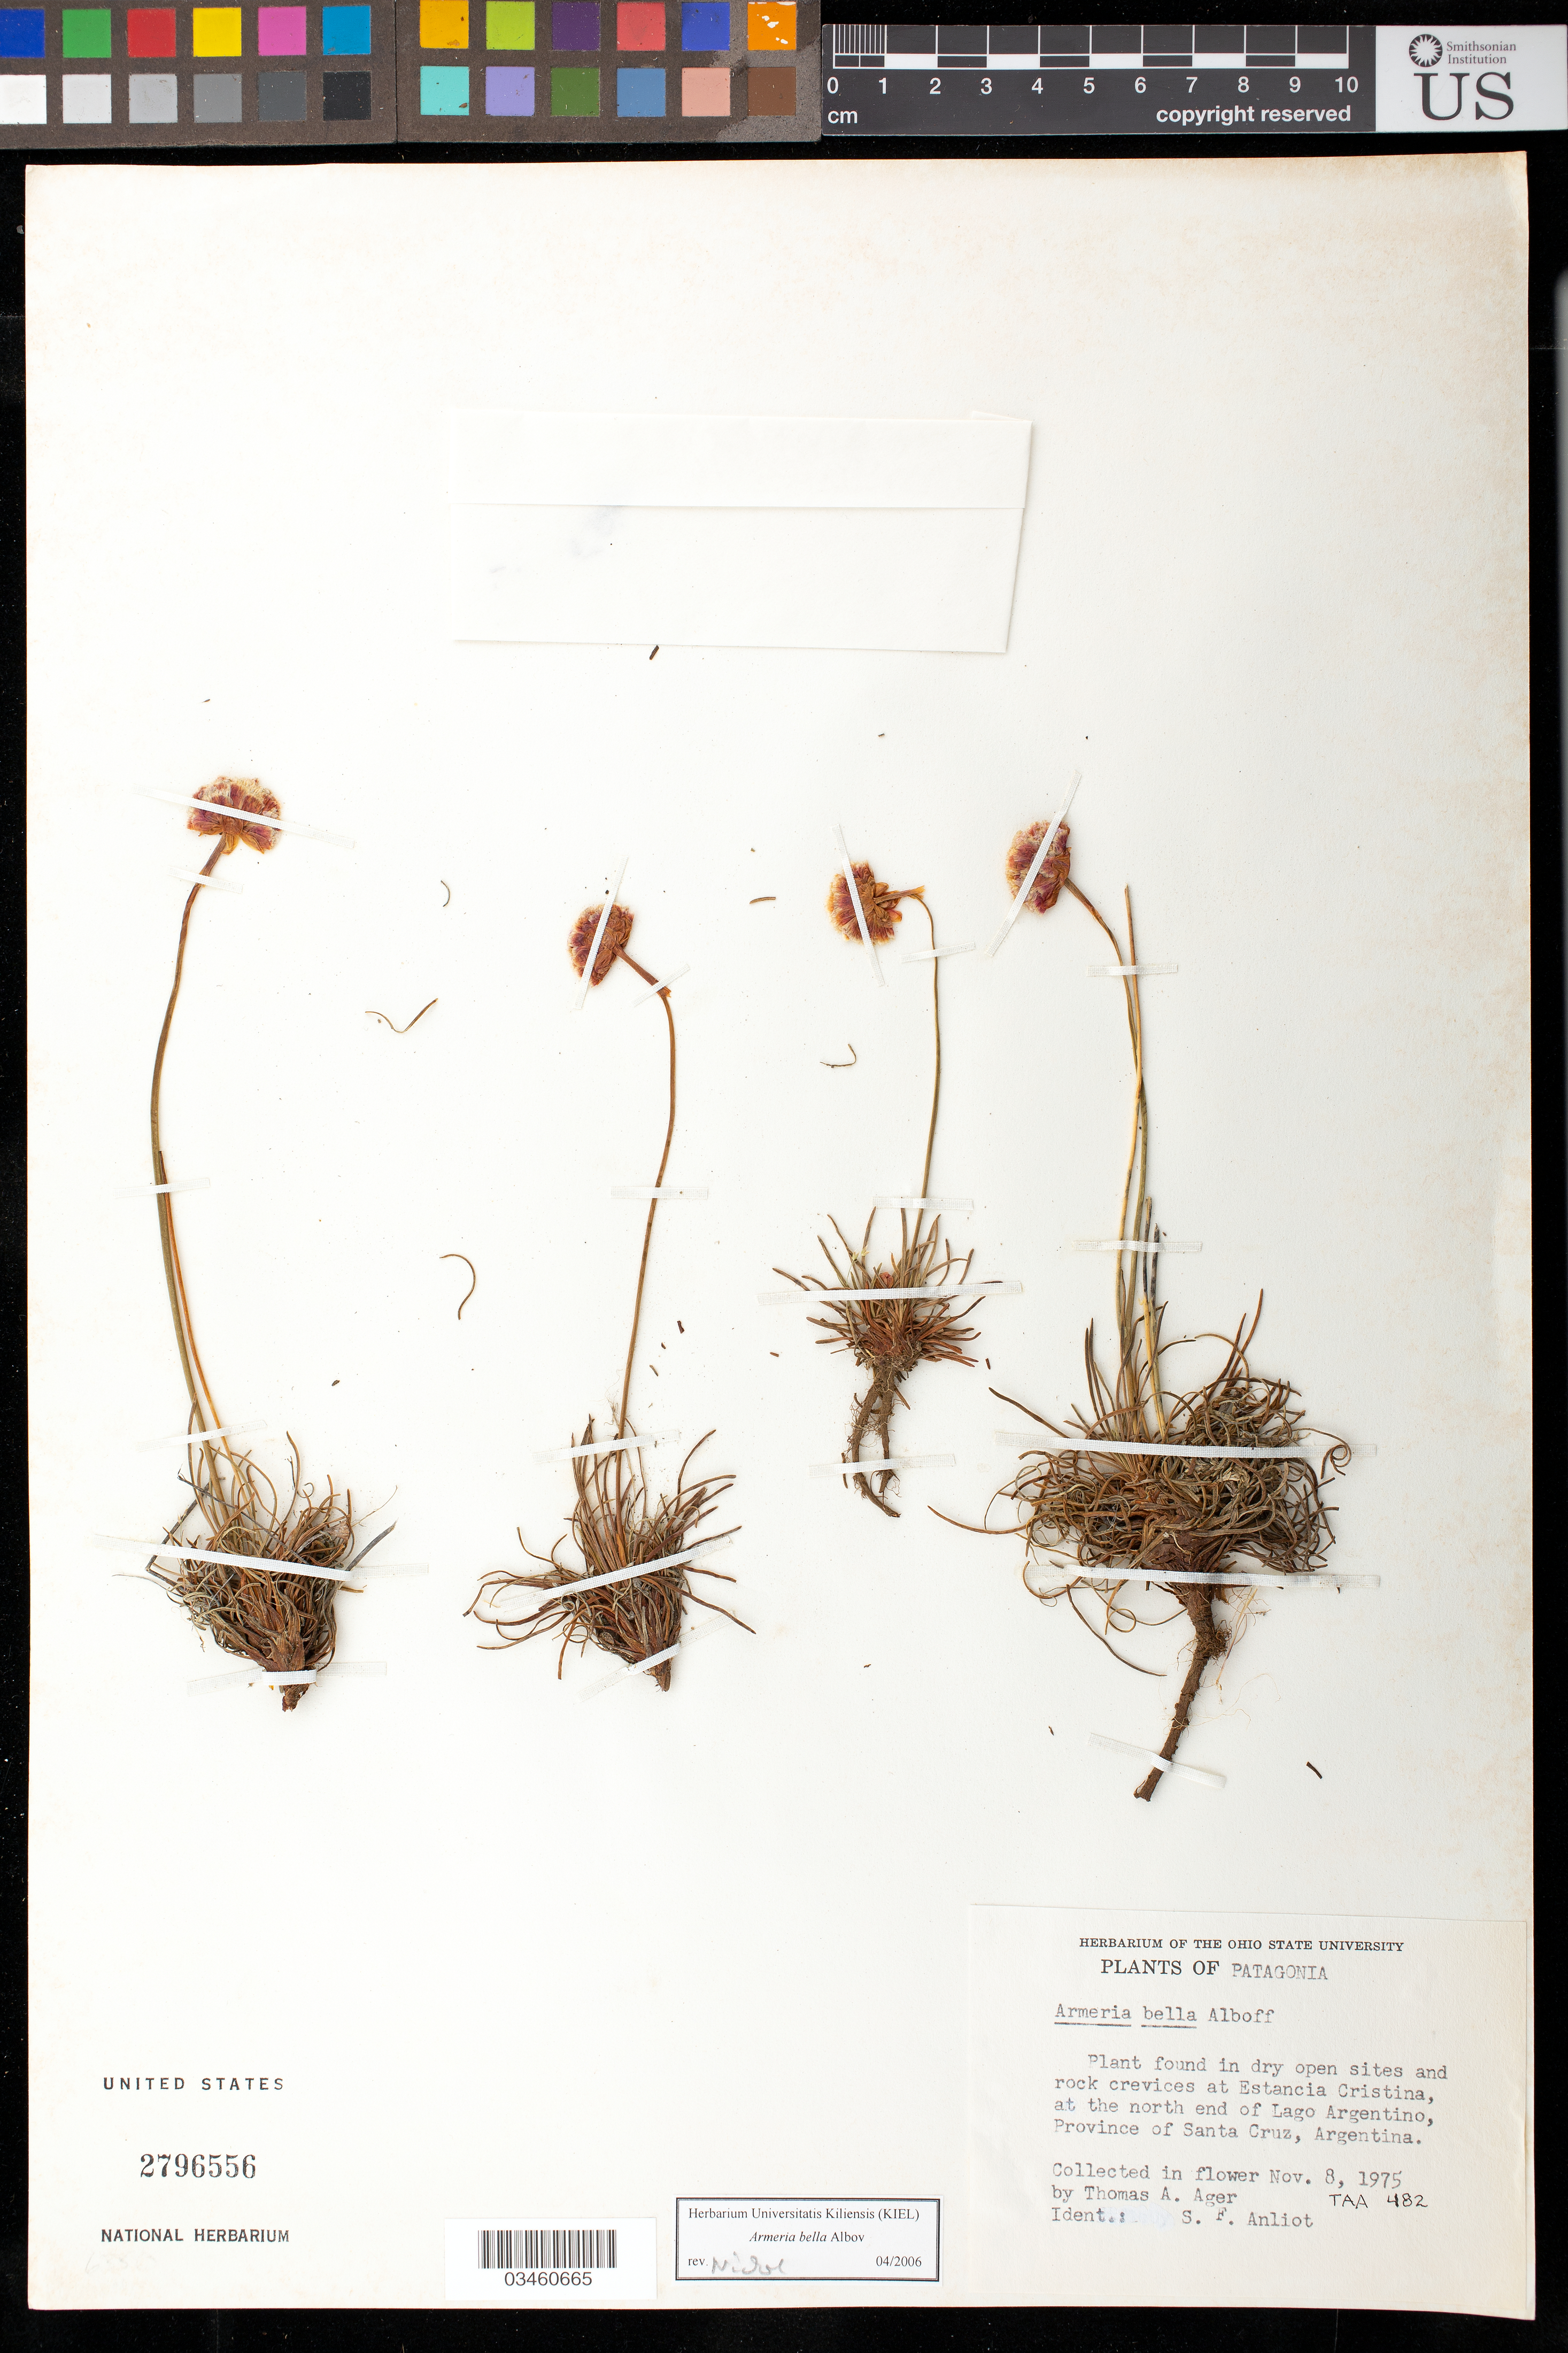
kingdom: Plantae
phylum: Tracheophyta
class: Magnoliopsida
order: Caryophyllales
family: Plumbaginaceae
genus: Armeria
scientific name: Armeria maritima var. andina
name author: (Poepp. ex Boiss.) Lawr.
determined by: Strong, Mark T., (BOT), Smithsonian Institution - National Museum of Natural History (UNITED STATES)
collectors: T. A. Ager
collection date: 1975-11-08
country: Argentina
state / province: Santa Cruz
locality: Plant found in dry open sites and rock crevices at Estancia Cristina at the north end of Lago Argentino, Province of Santa Cruz, Argentina.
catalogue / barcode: US 2796556